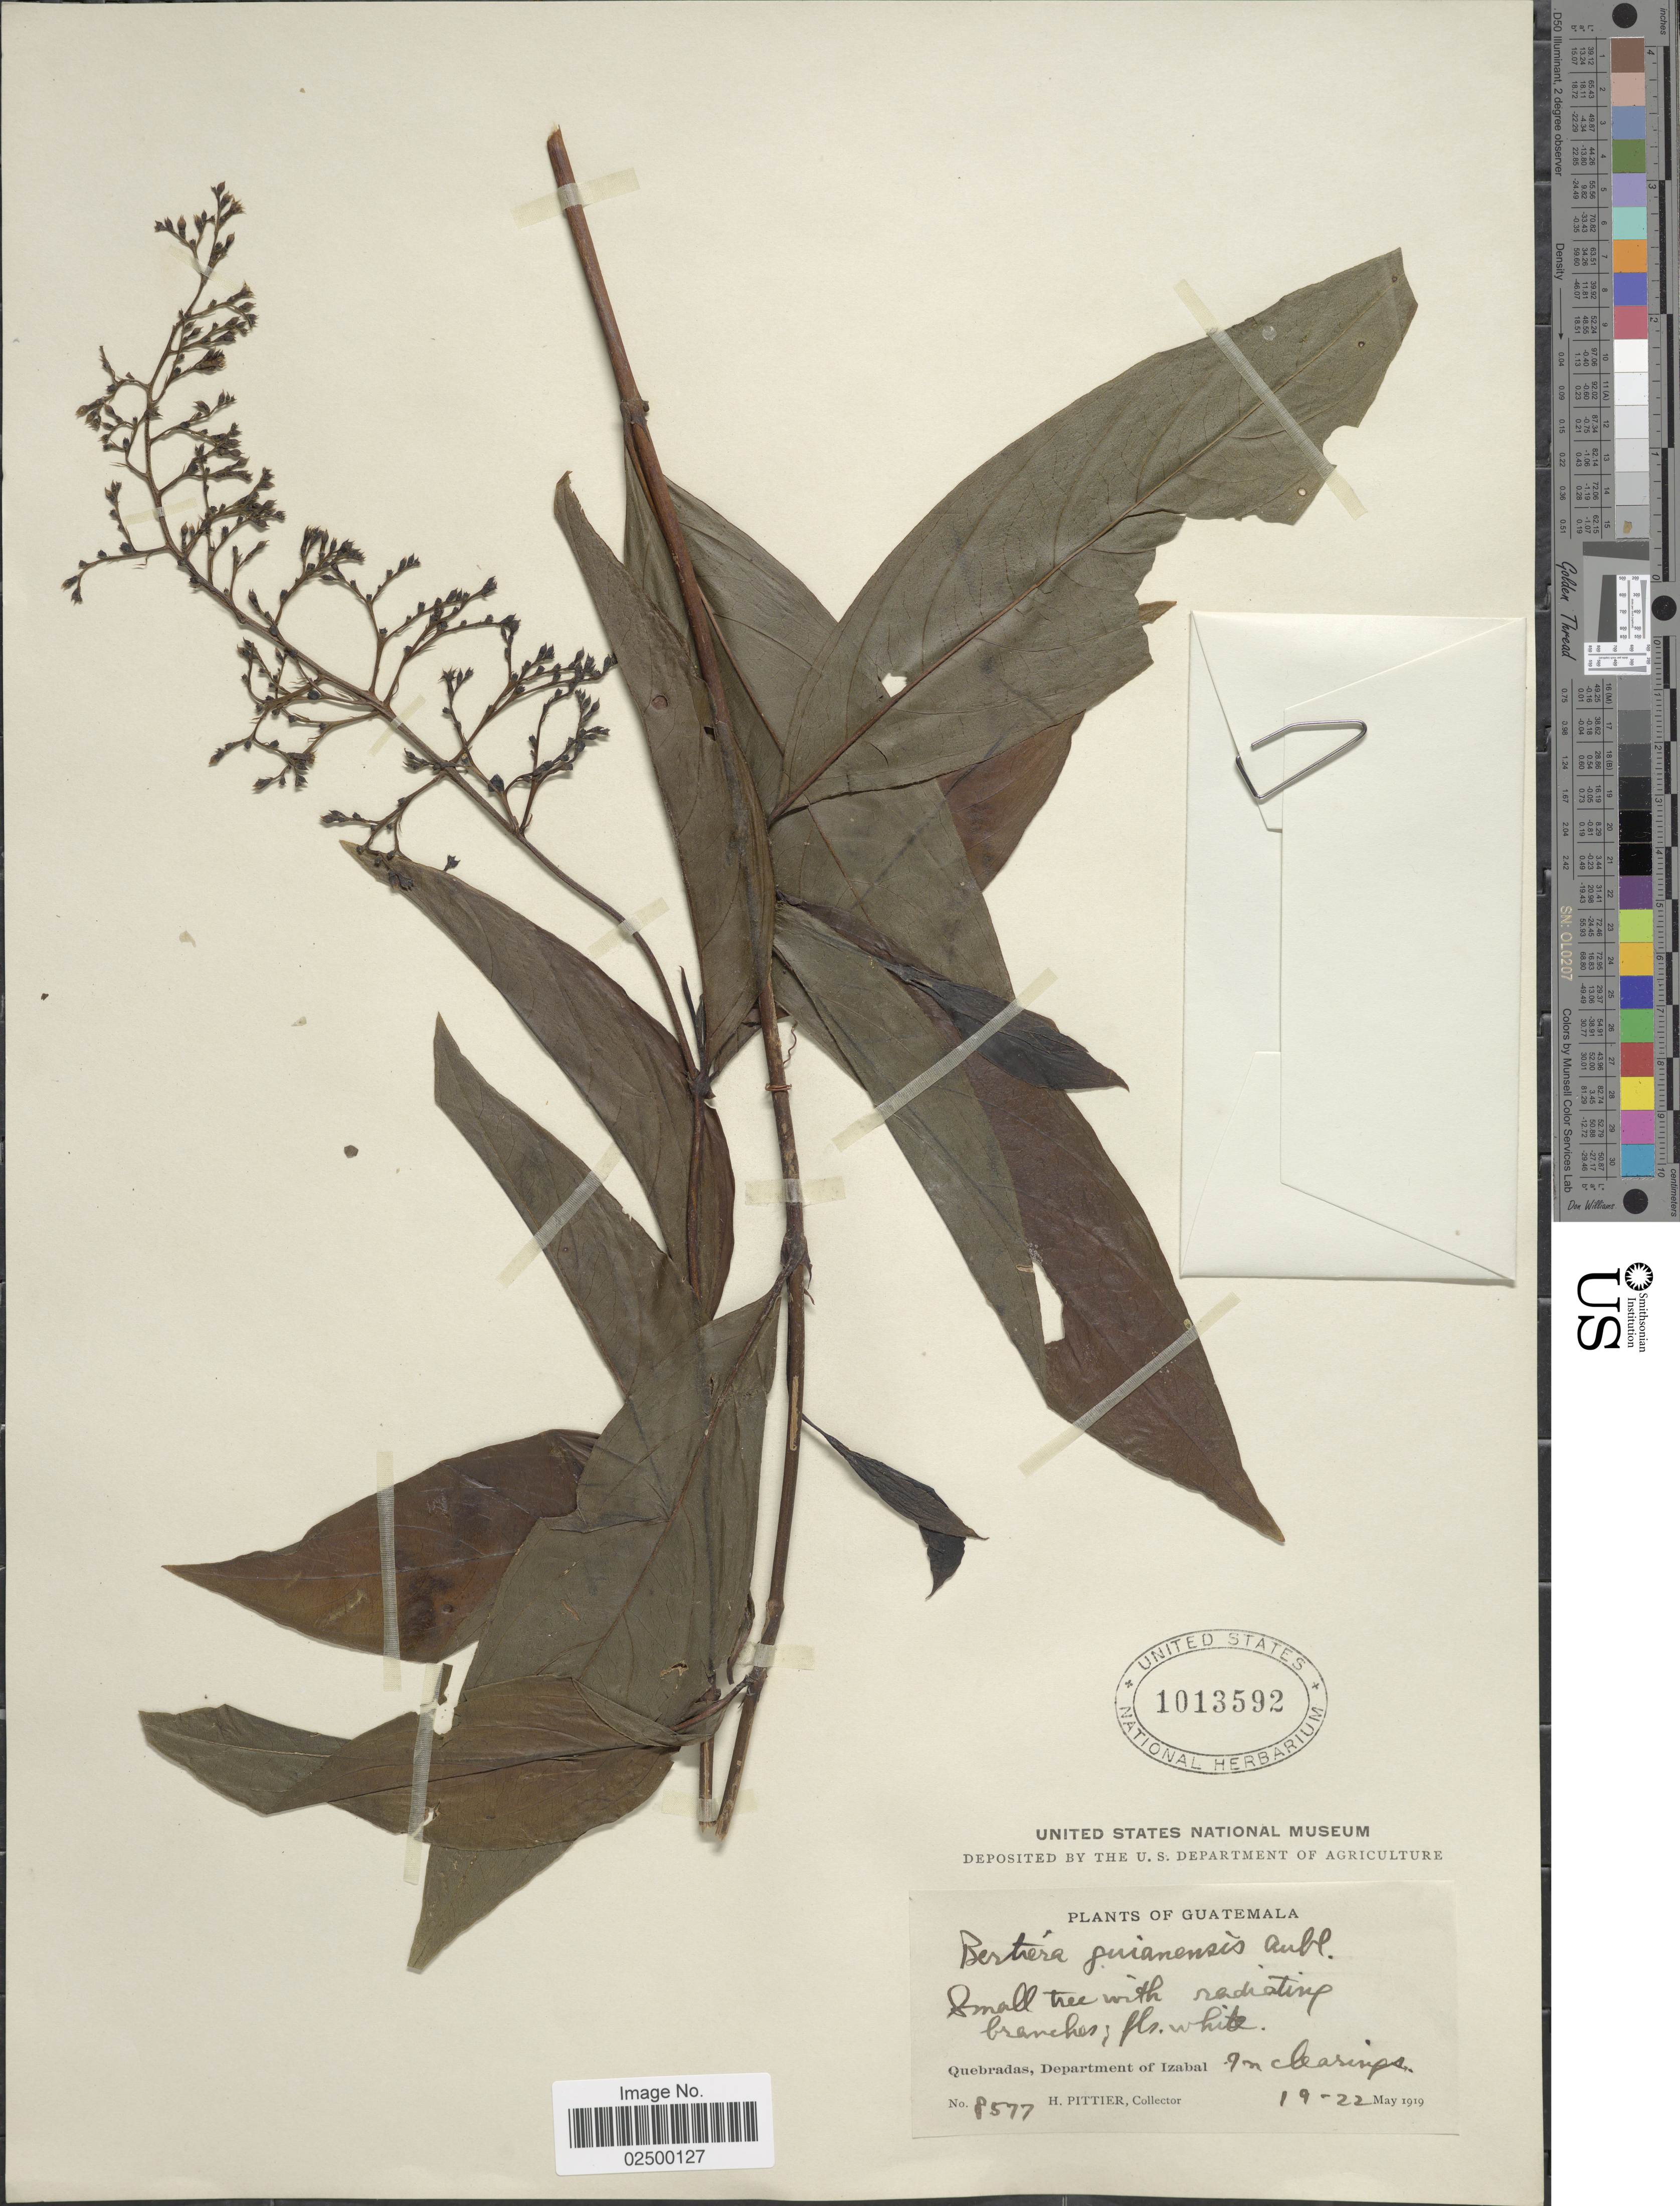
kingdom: Plantae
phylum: Tracheophyta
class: Magnoliopsida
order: Gentianales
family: Rubiaceae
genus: Bertiera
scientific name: Bertiera guianensis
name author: Aubl.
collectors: H. F. Pittier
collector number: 8577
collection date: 1919-05-19/1919-05-22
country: Guatemala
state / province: Izabal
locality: Quebradas, in clearings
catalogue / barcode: US 1013592